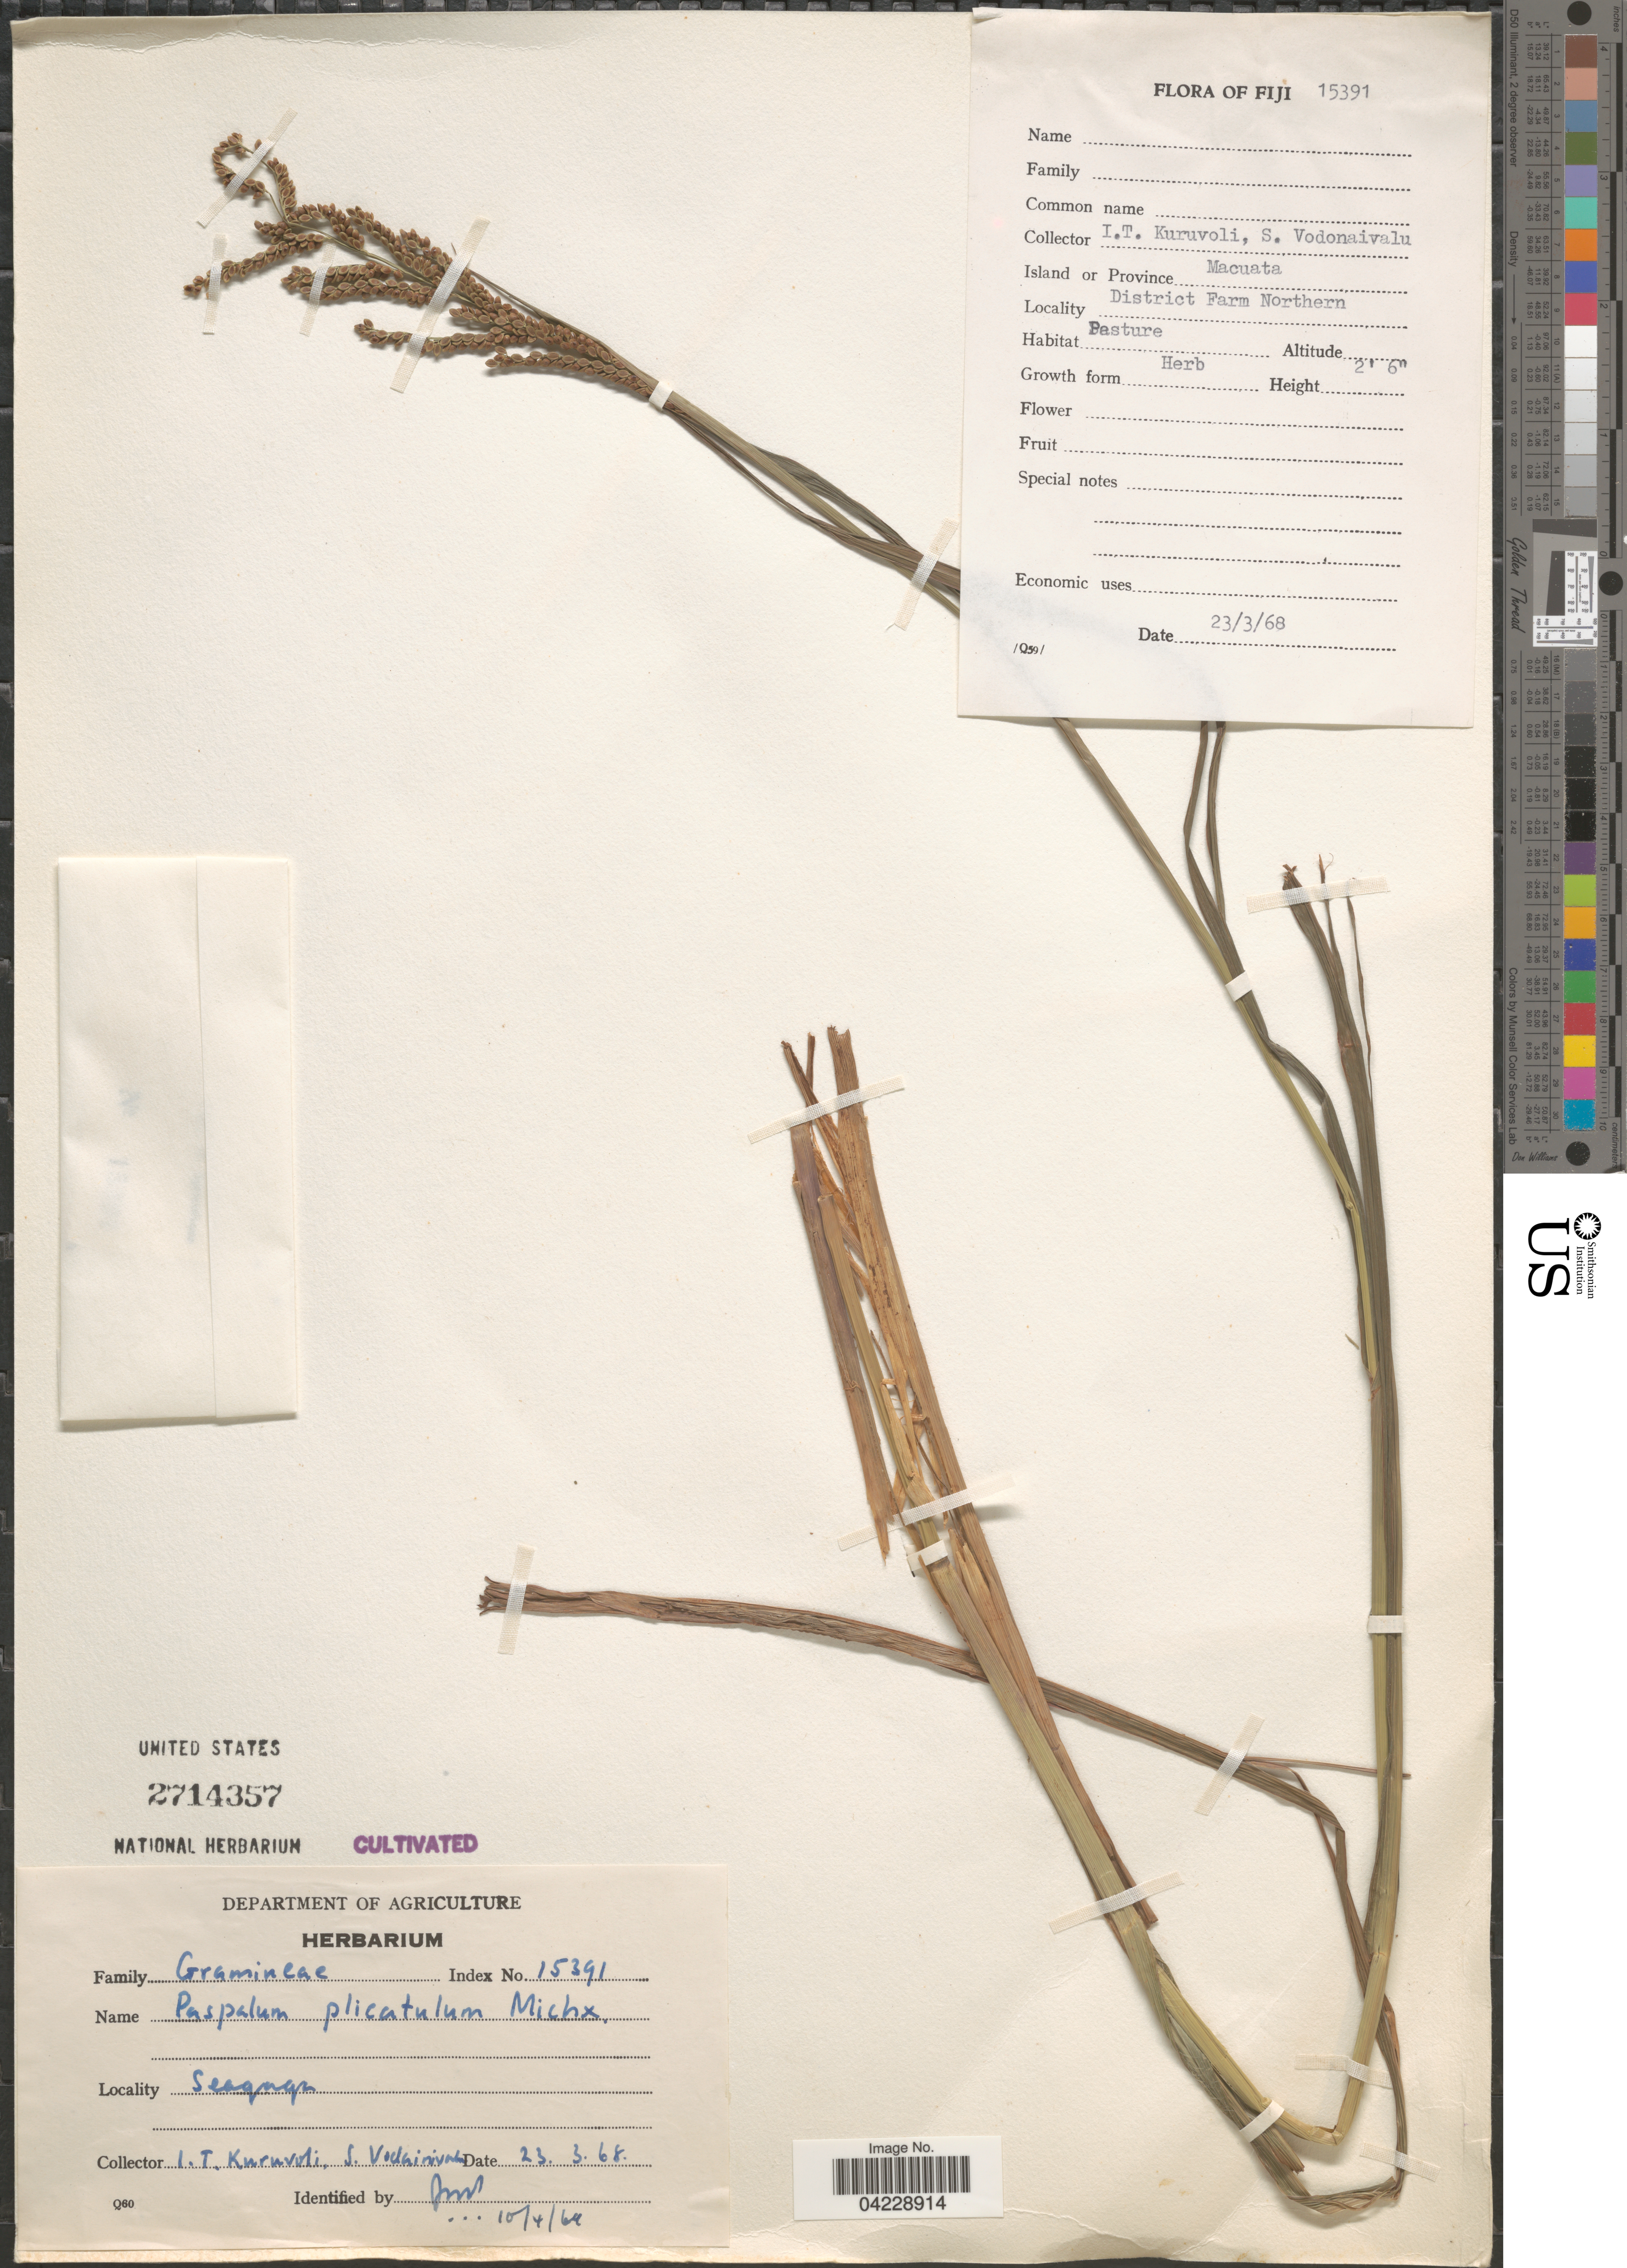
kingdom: Plantae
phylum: Tracheophyta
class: Liliopsida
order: Poales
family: Poaceae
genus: Paspalum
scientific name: Paspalum plicatulum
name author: Michx.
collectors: I. Kuruvoli & S. Vodonaivalu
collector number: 15391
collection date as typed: Transcribed d/m/y: 23/3/68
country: Fiji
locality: Island or Province Macuata. District Farm Northern. Seaqaqa.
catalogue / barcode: US 2714357